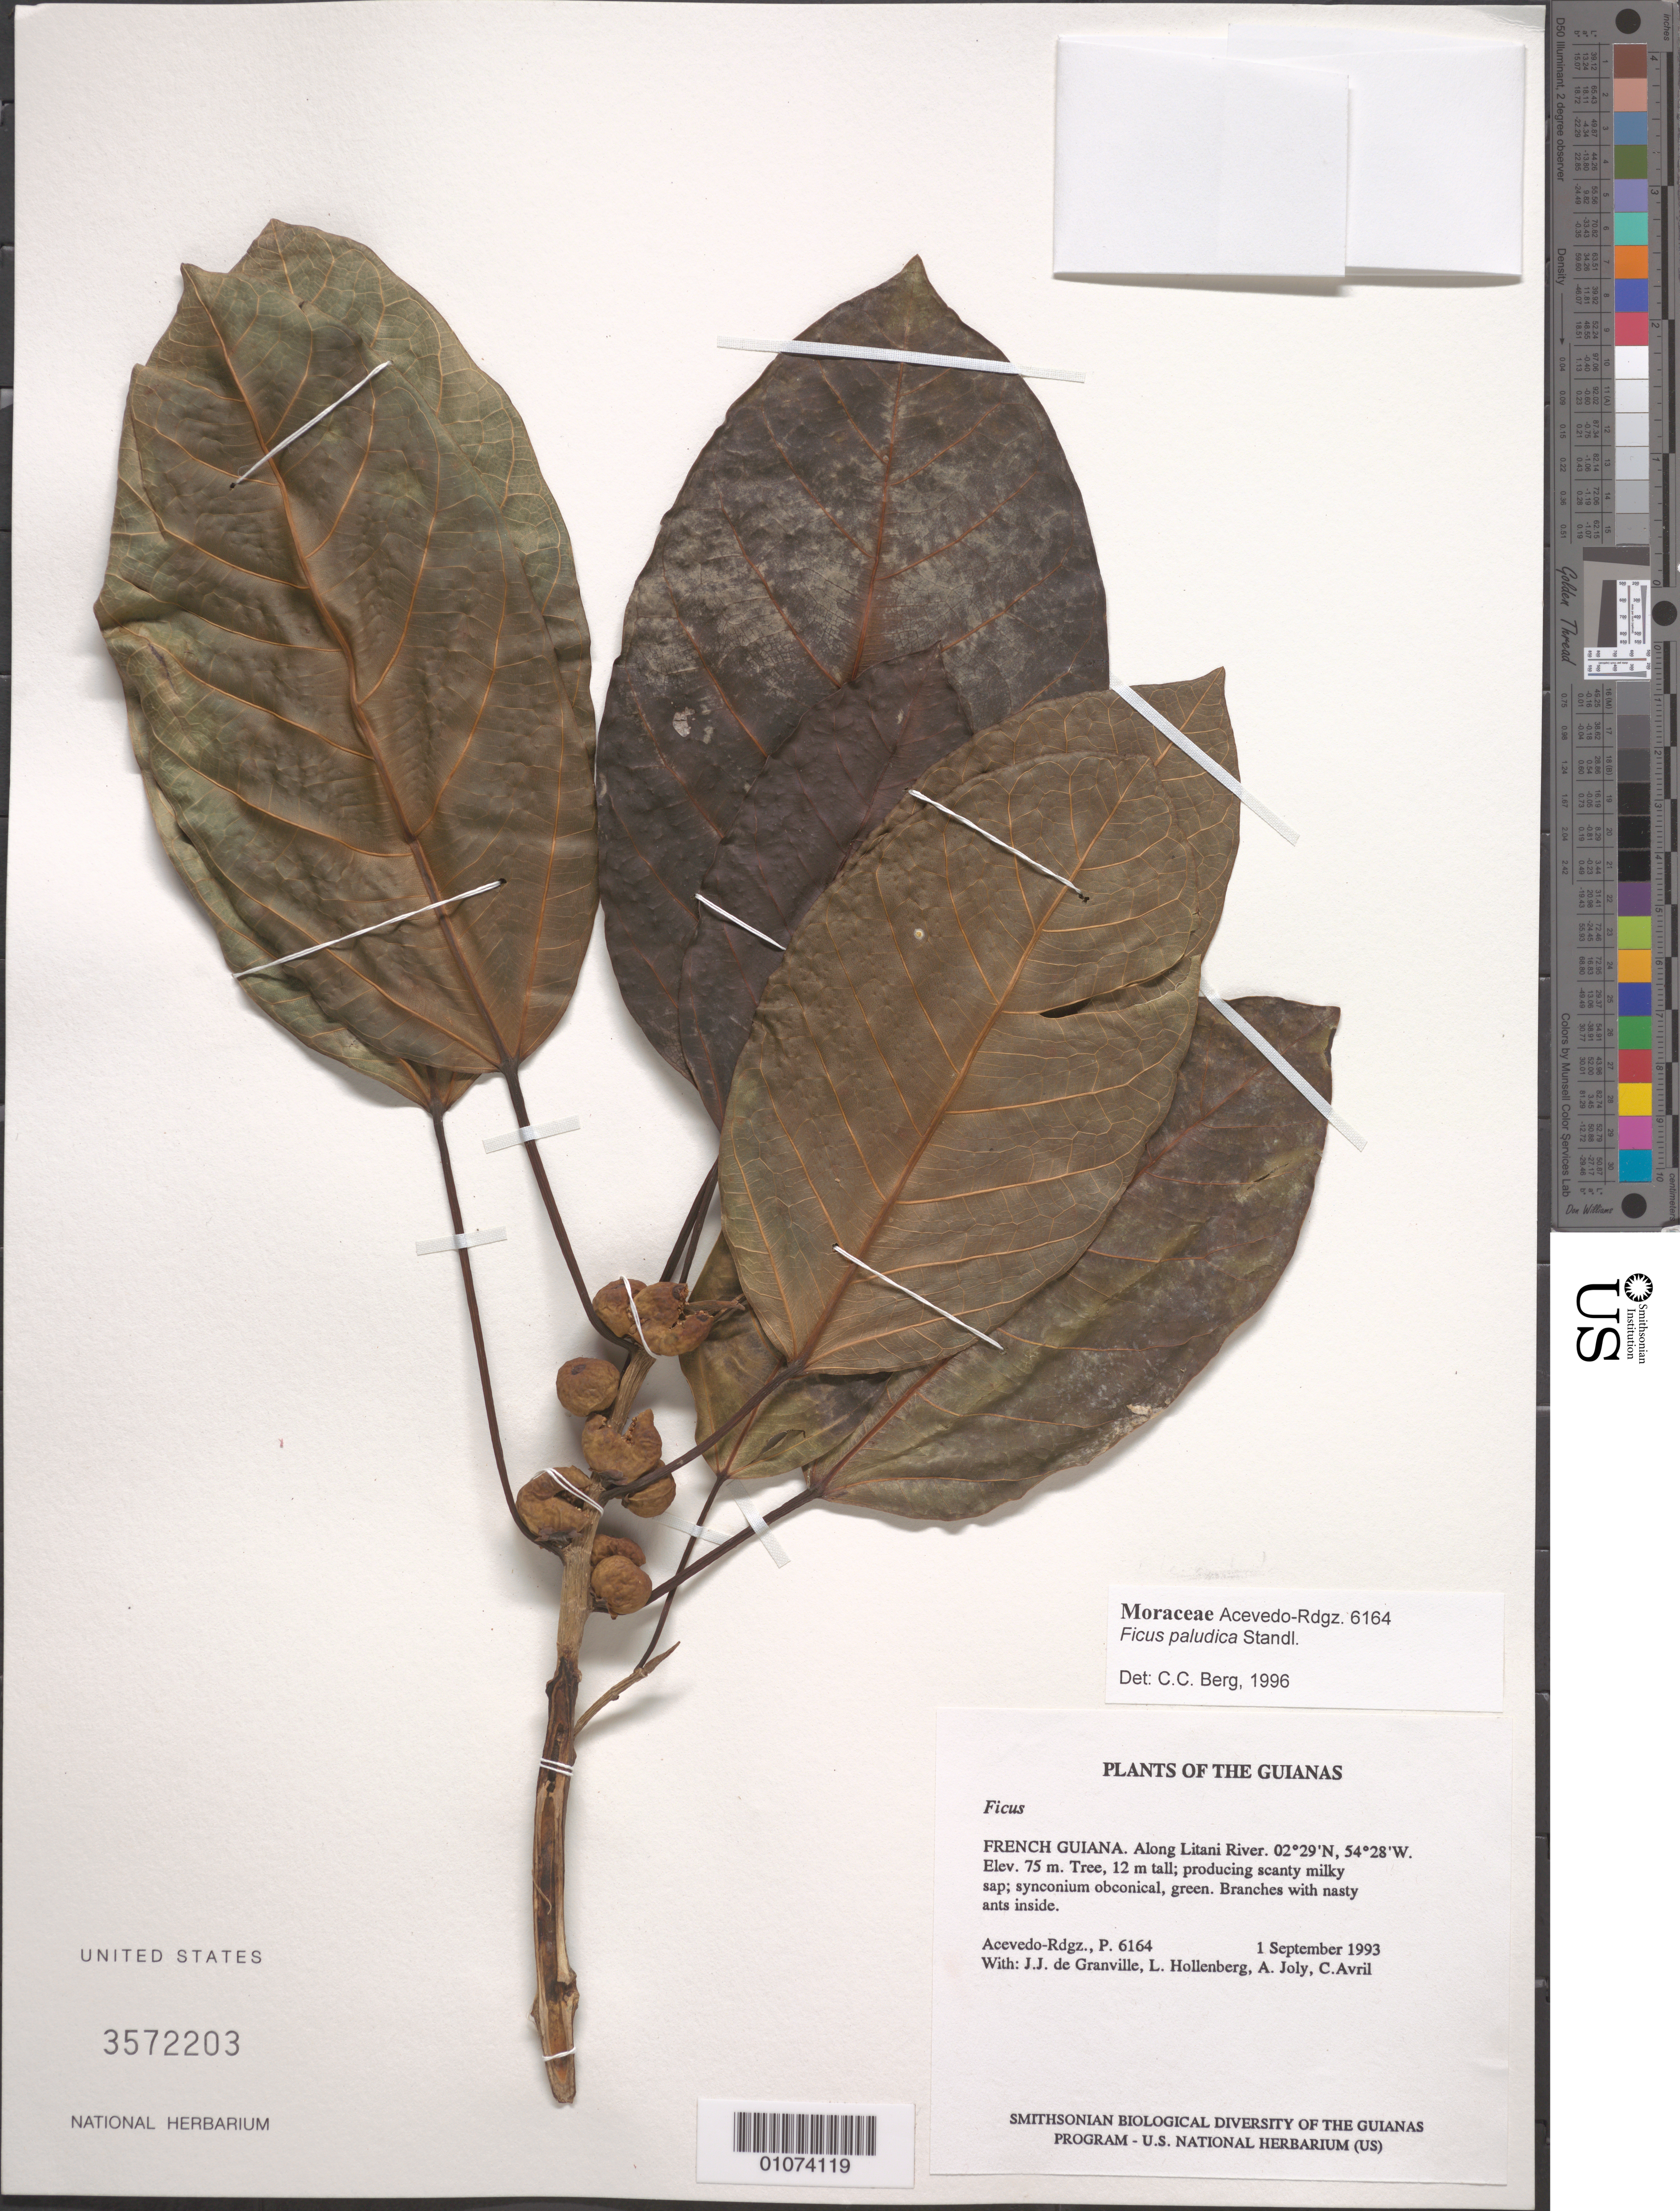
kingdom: Plantae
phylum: Tracheophyta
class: Magnoliopsida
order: Rosales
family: Moraceae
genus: Ficus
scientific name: Ficus paludica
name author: Standl.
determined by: Berg, C. C.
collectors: P. Acevedo-Rodr.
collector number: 6164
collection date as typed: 01 Sep 1993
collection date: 1993-09-01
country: French Guiana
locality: Along Litani River.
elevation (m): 75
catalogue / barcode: US 3572203